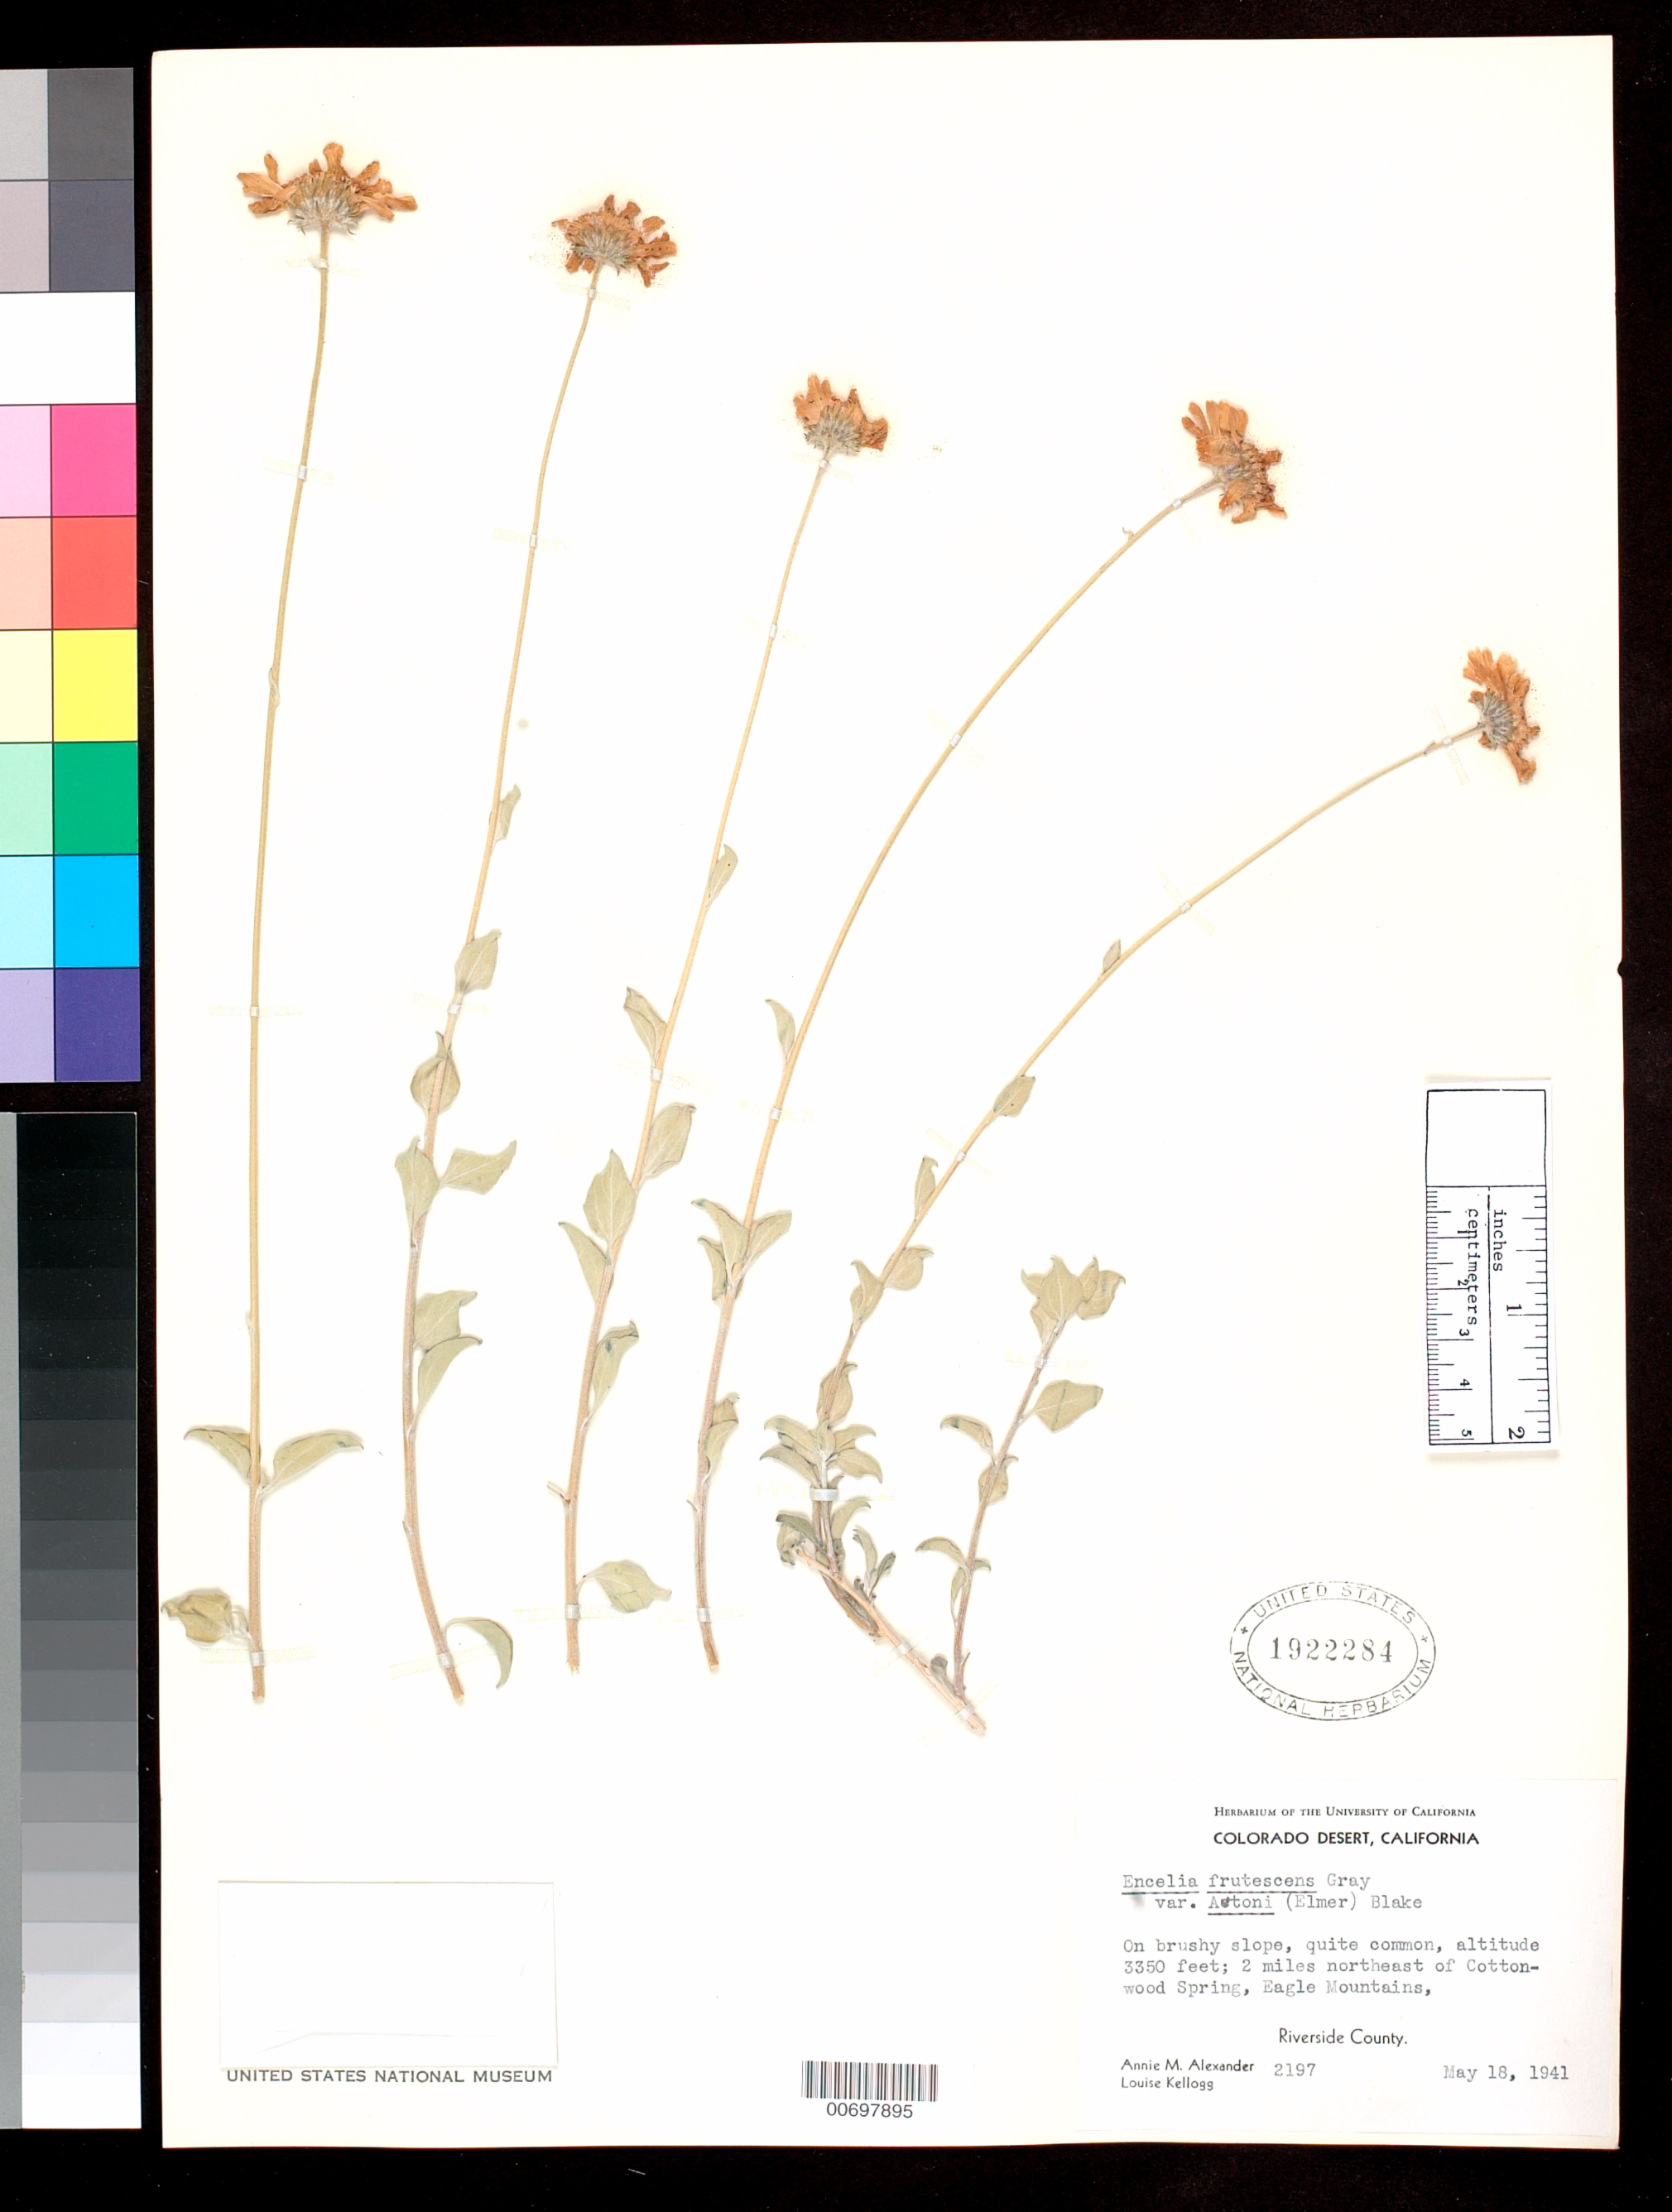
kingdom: Plantae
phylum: Tracheophyta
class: Magnoliopsida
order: Asterales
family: Asteraceae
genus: Encelia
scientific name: Encelia frutescens var. actonii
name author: (Elmer) S.F. Blake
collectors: A. M. Alexander & L. Kellogg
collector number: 2197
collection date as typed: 18 May 1941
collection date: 1941-05-18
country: United States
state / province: California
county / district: Riverside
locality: On brushy slope, 2 miles northeast of Cottonwood Spring, Eagle Mts.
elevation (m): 1021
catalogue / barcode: US 1922284